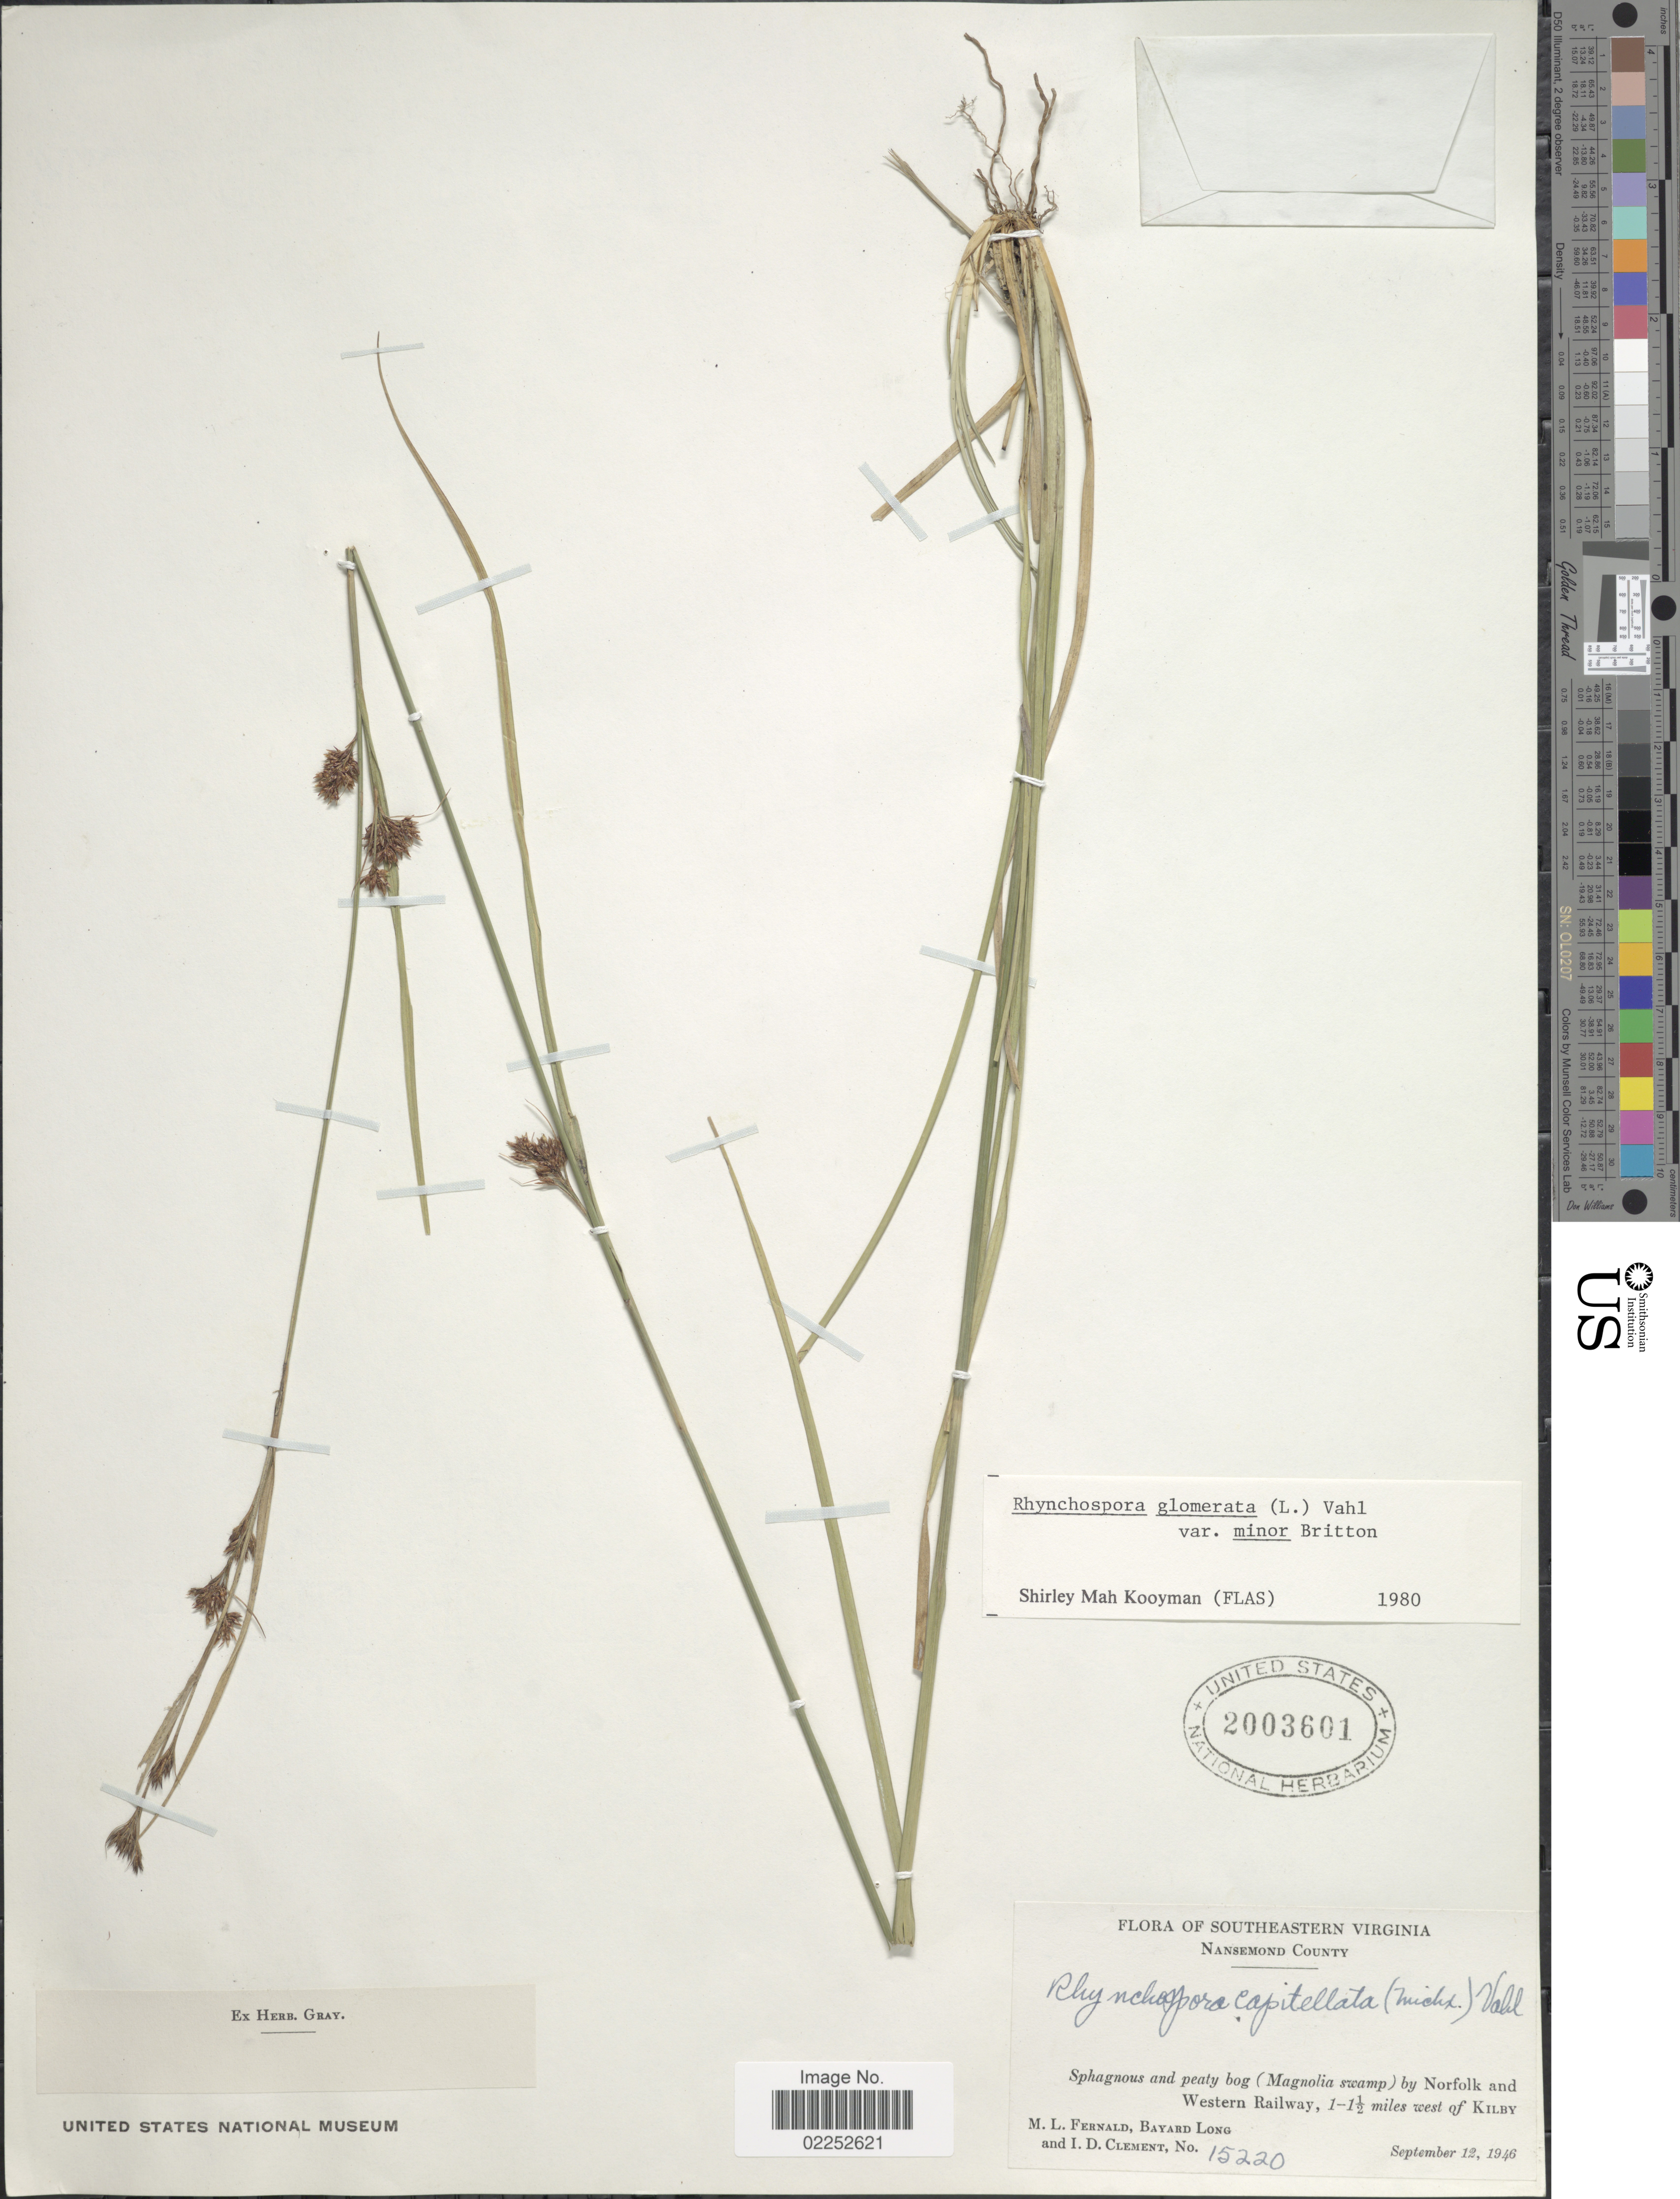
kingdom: Plantae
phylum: Tracheophyta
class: Liliopsida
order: Poales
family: Cyperaceae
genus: Rhynchospora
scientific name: Rhynchospora capitellata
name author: (Michx.) Vahl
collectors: M. L. Fernald, B. Long & I. Clement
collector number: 15220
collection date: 1946-09-12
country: United States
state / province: Virginia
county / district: City of Suffolk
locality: Southeastern Virginia, Nansemond County, Sphagnous and peaty bog (Magnolia swamp) by Norfolk and Western Railway, 1-1½ miles west of Kilby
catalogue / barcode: US 2003601